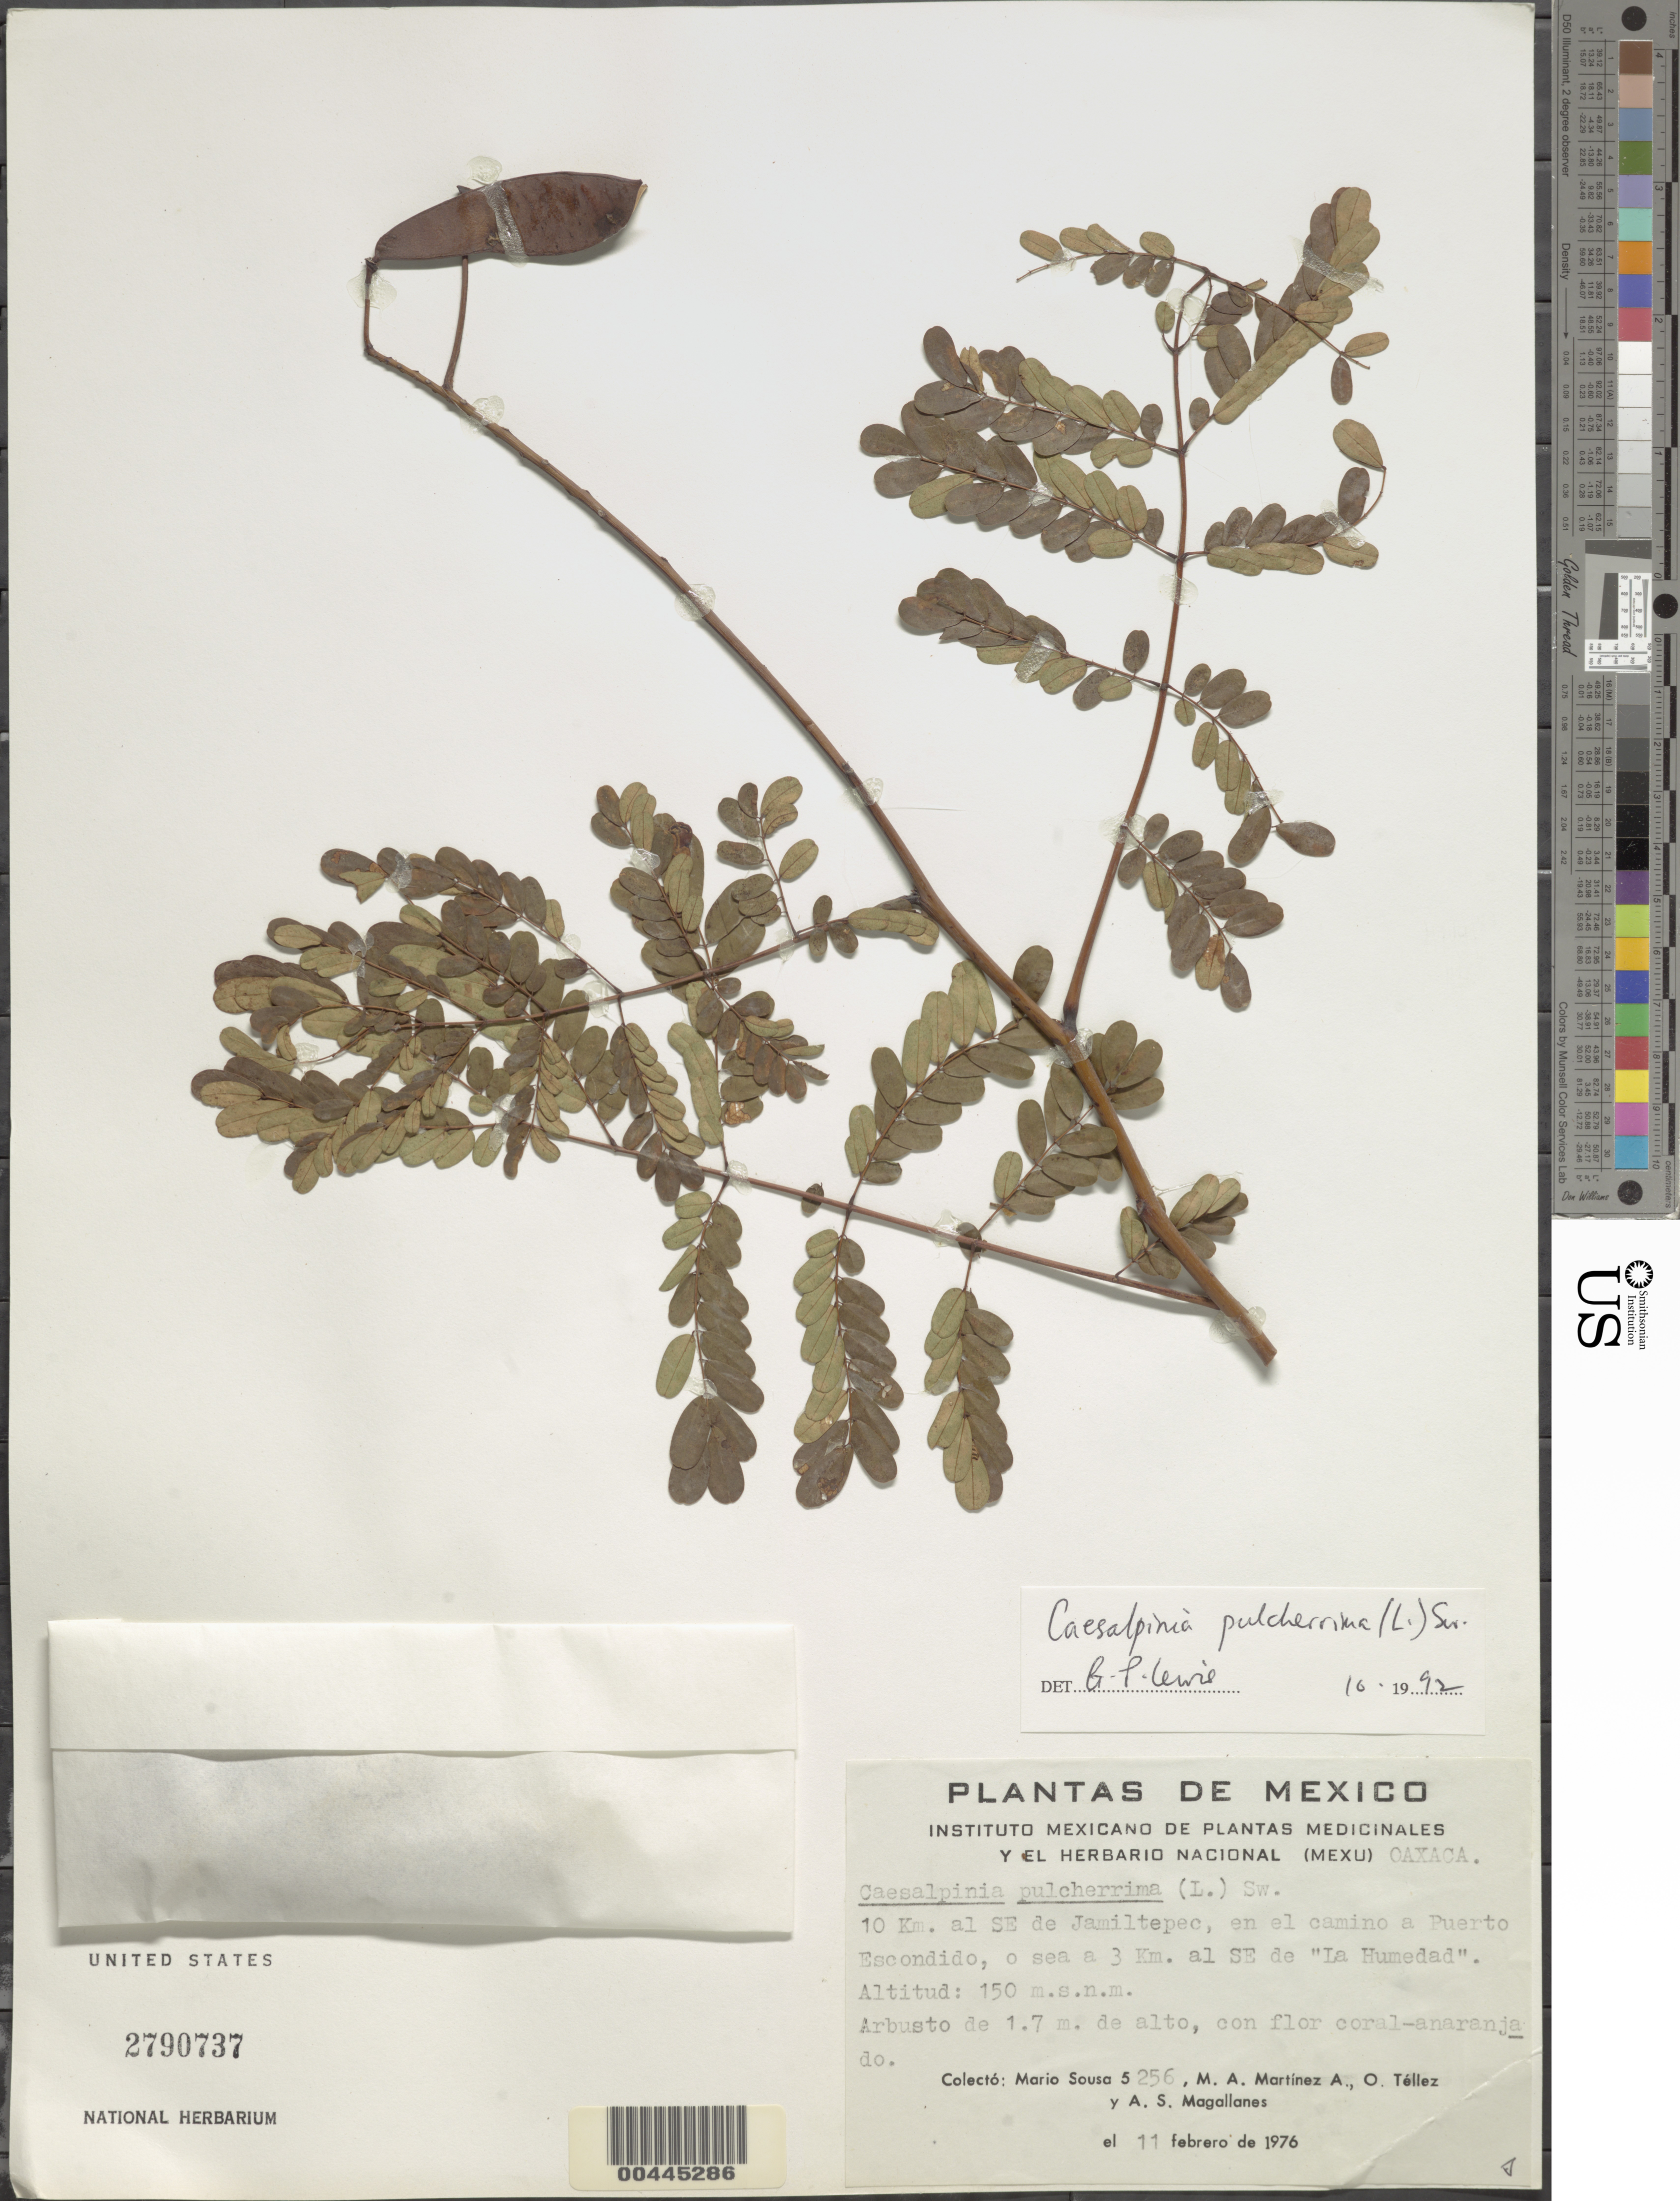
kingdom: Plantae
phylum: Tracheophyta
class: Magnoliopsida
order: Fabales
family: Fabaceae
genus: Caesalpinia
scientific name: Caesalpinia pulcherrima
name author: (L.) Sw.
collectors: M. Sousa S., M. A. Martínez Alfaro, O. Téllez V. & A. Magallanes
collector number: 5256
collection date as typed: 11 Feb 1976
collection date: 1976-02-11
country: Mexico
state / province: Oaxaca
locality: Se of jamiltepec, puerto escondido, SE of a humedad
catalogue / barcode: US 2790737